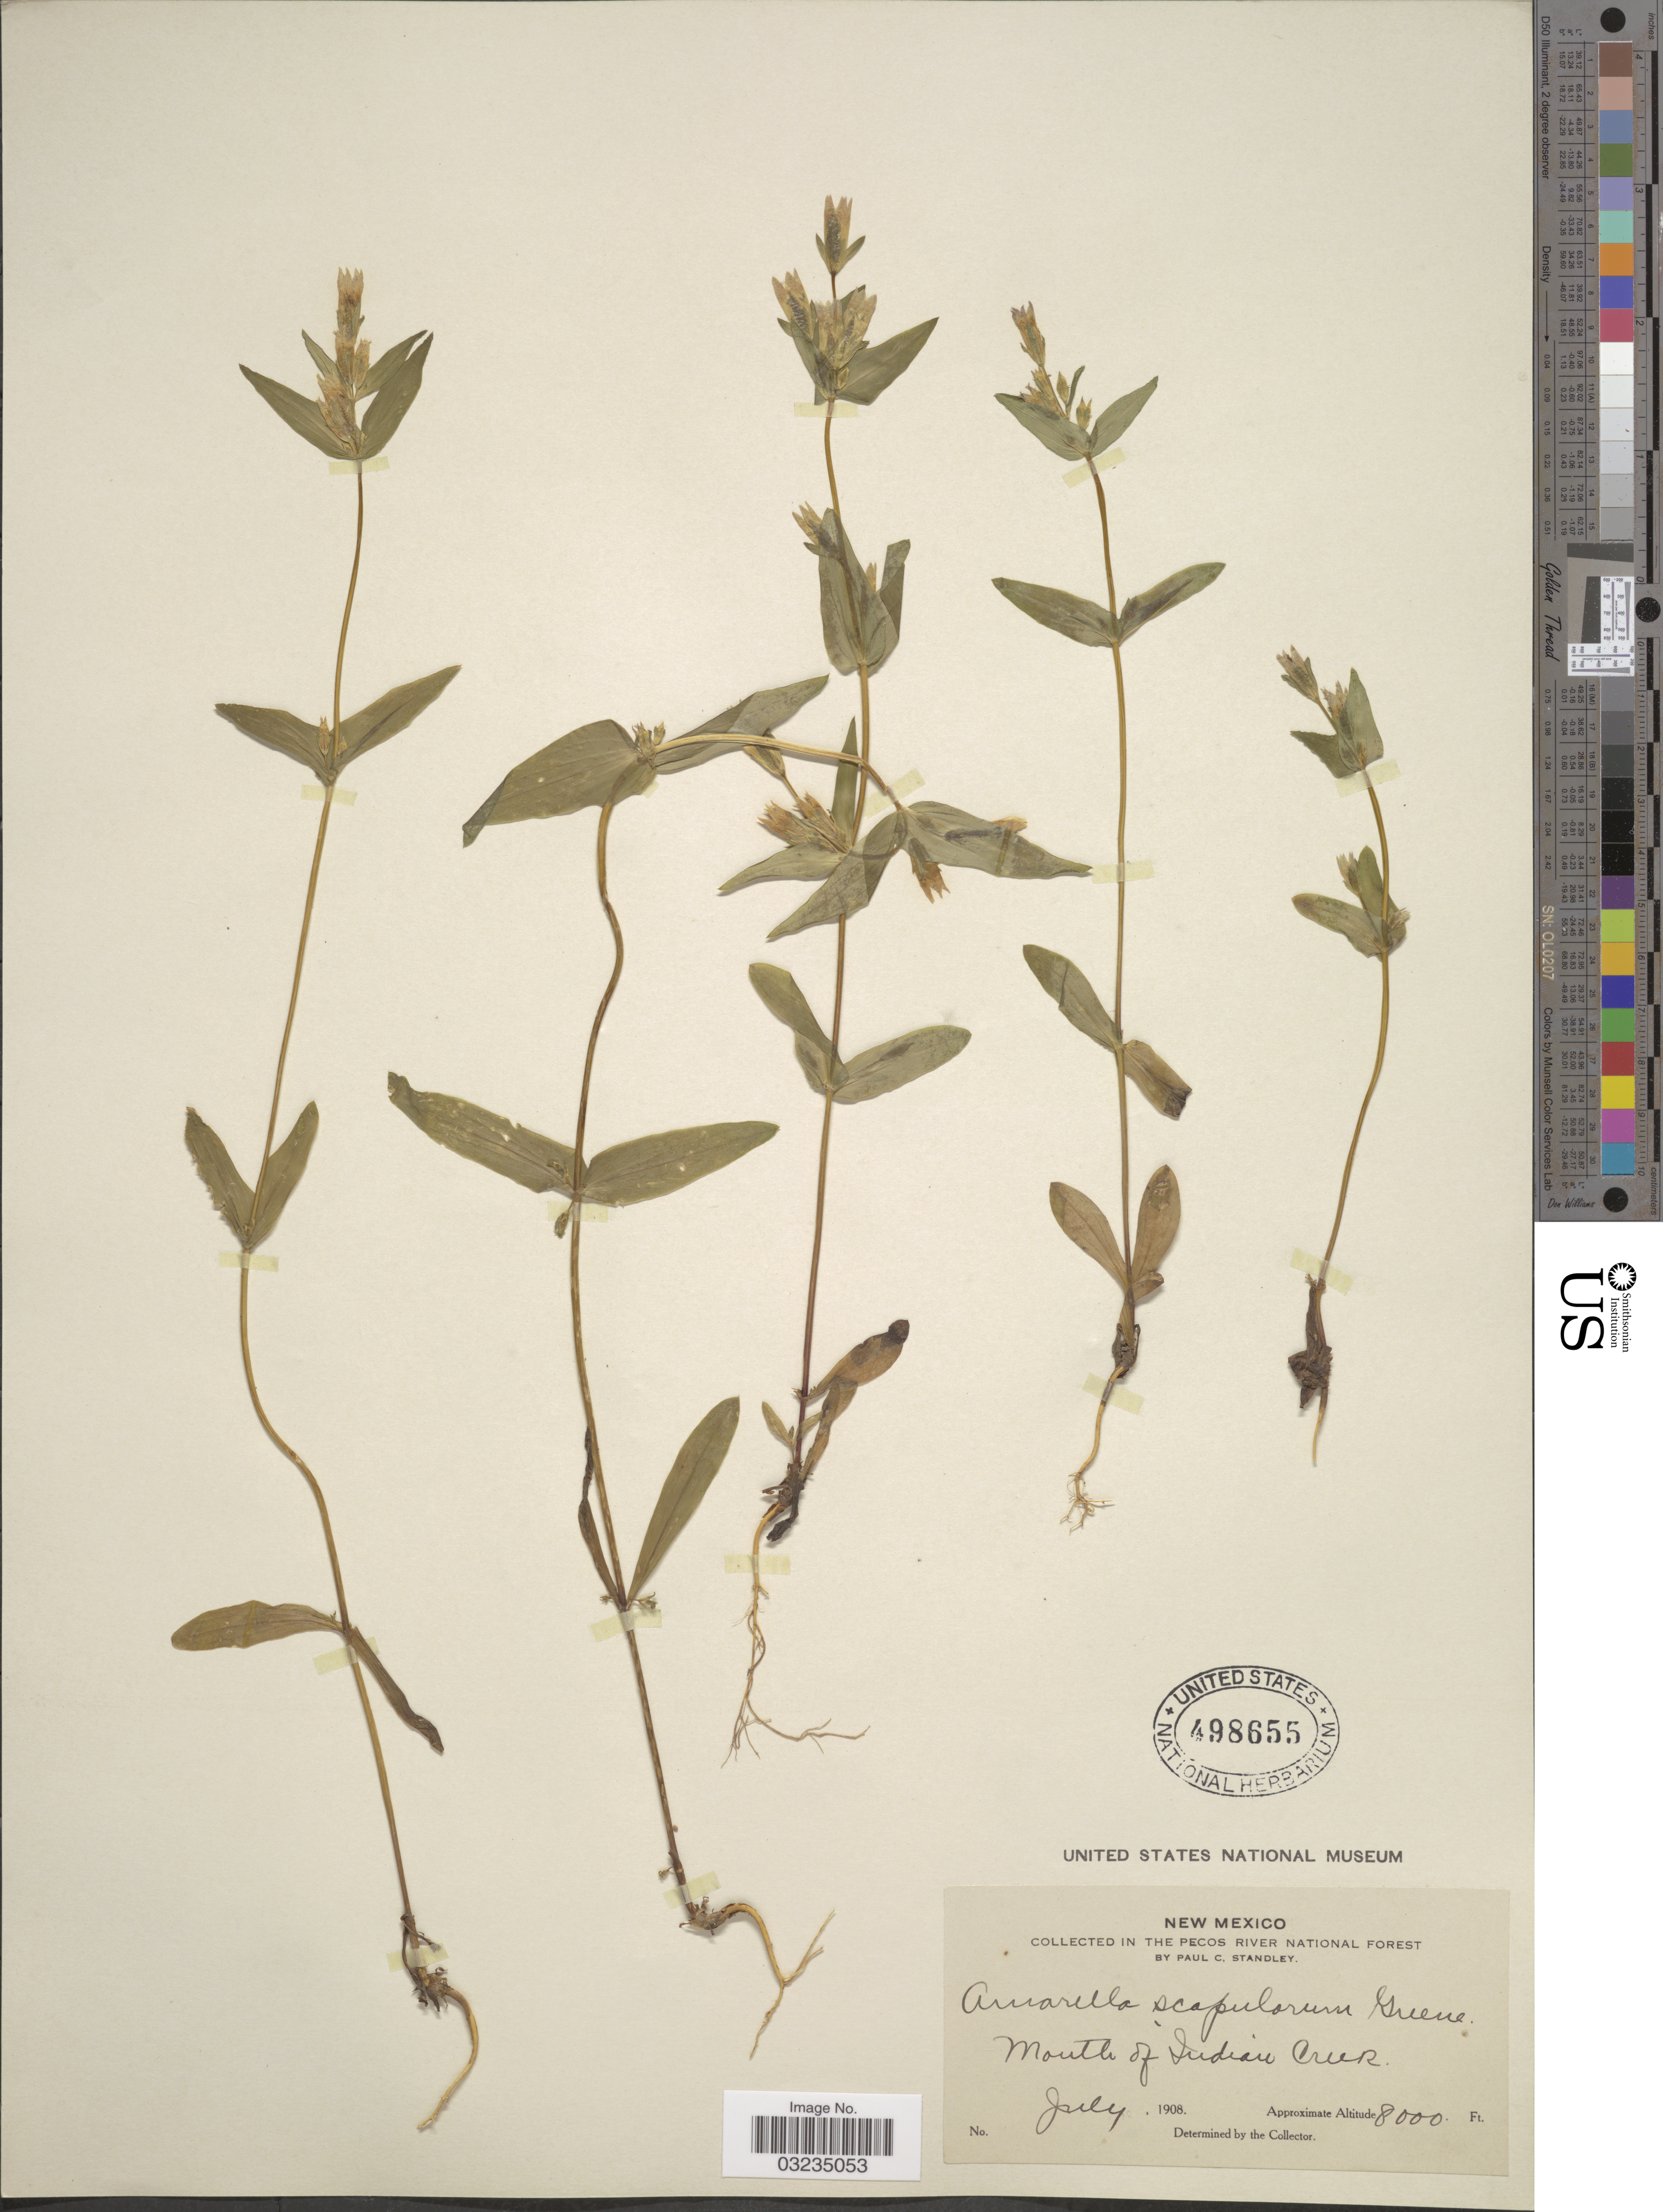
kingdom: Plantae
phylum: Tracheophyta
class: Magnoliopsida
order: Gentianales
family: Gentianaceae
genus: Gentiana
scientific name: Gentiana sp.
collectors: P. C. Standley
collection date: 1908-07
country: United States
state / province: New Mexico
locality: In the Pecos River National Forest. Mouth of Indian Creek.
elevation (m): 2438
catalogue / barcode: US 498655